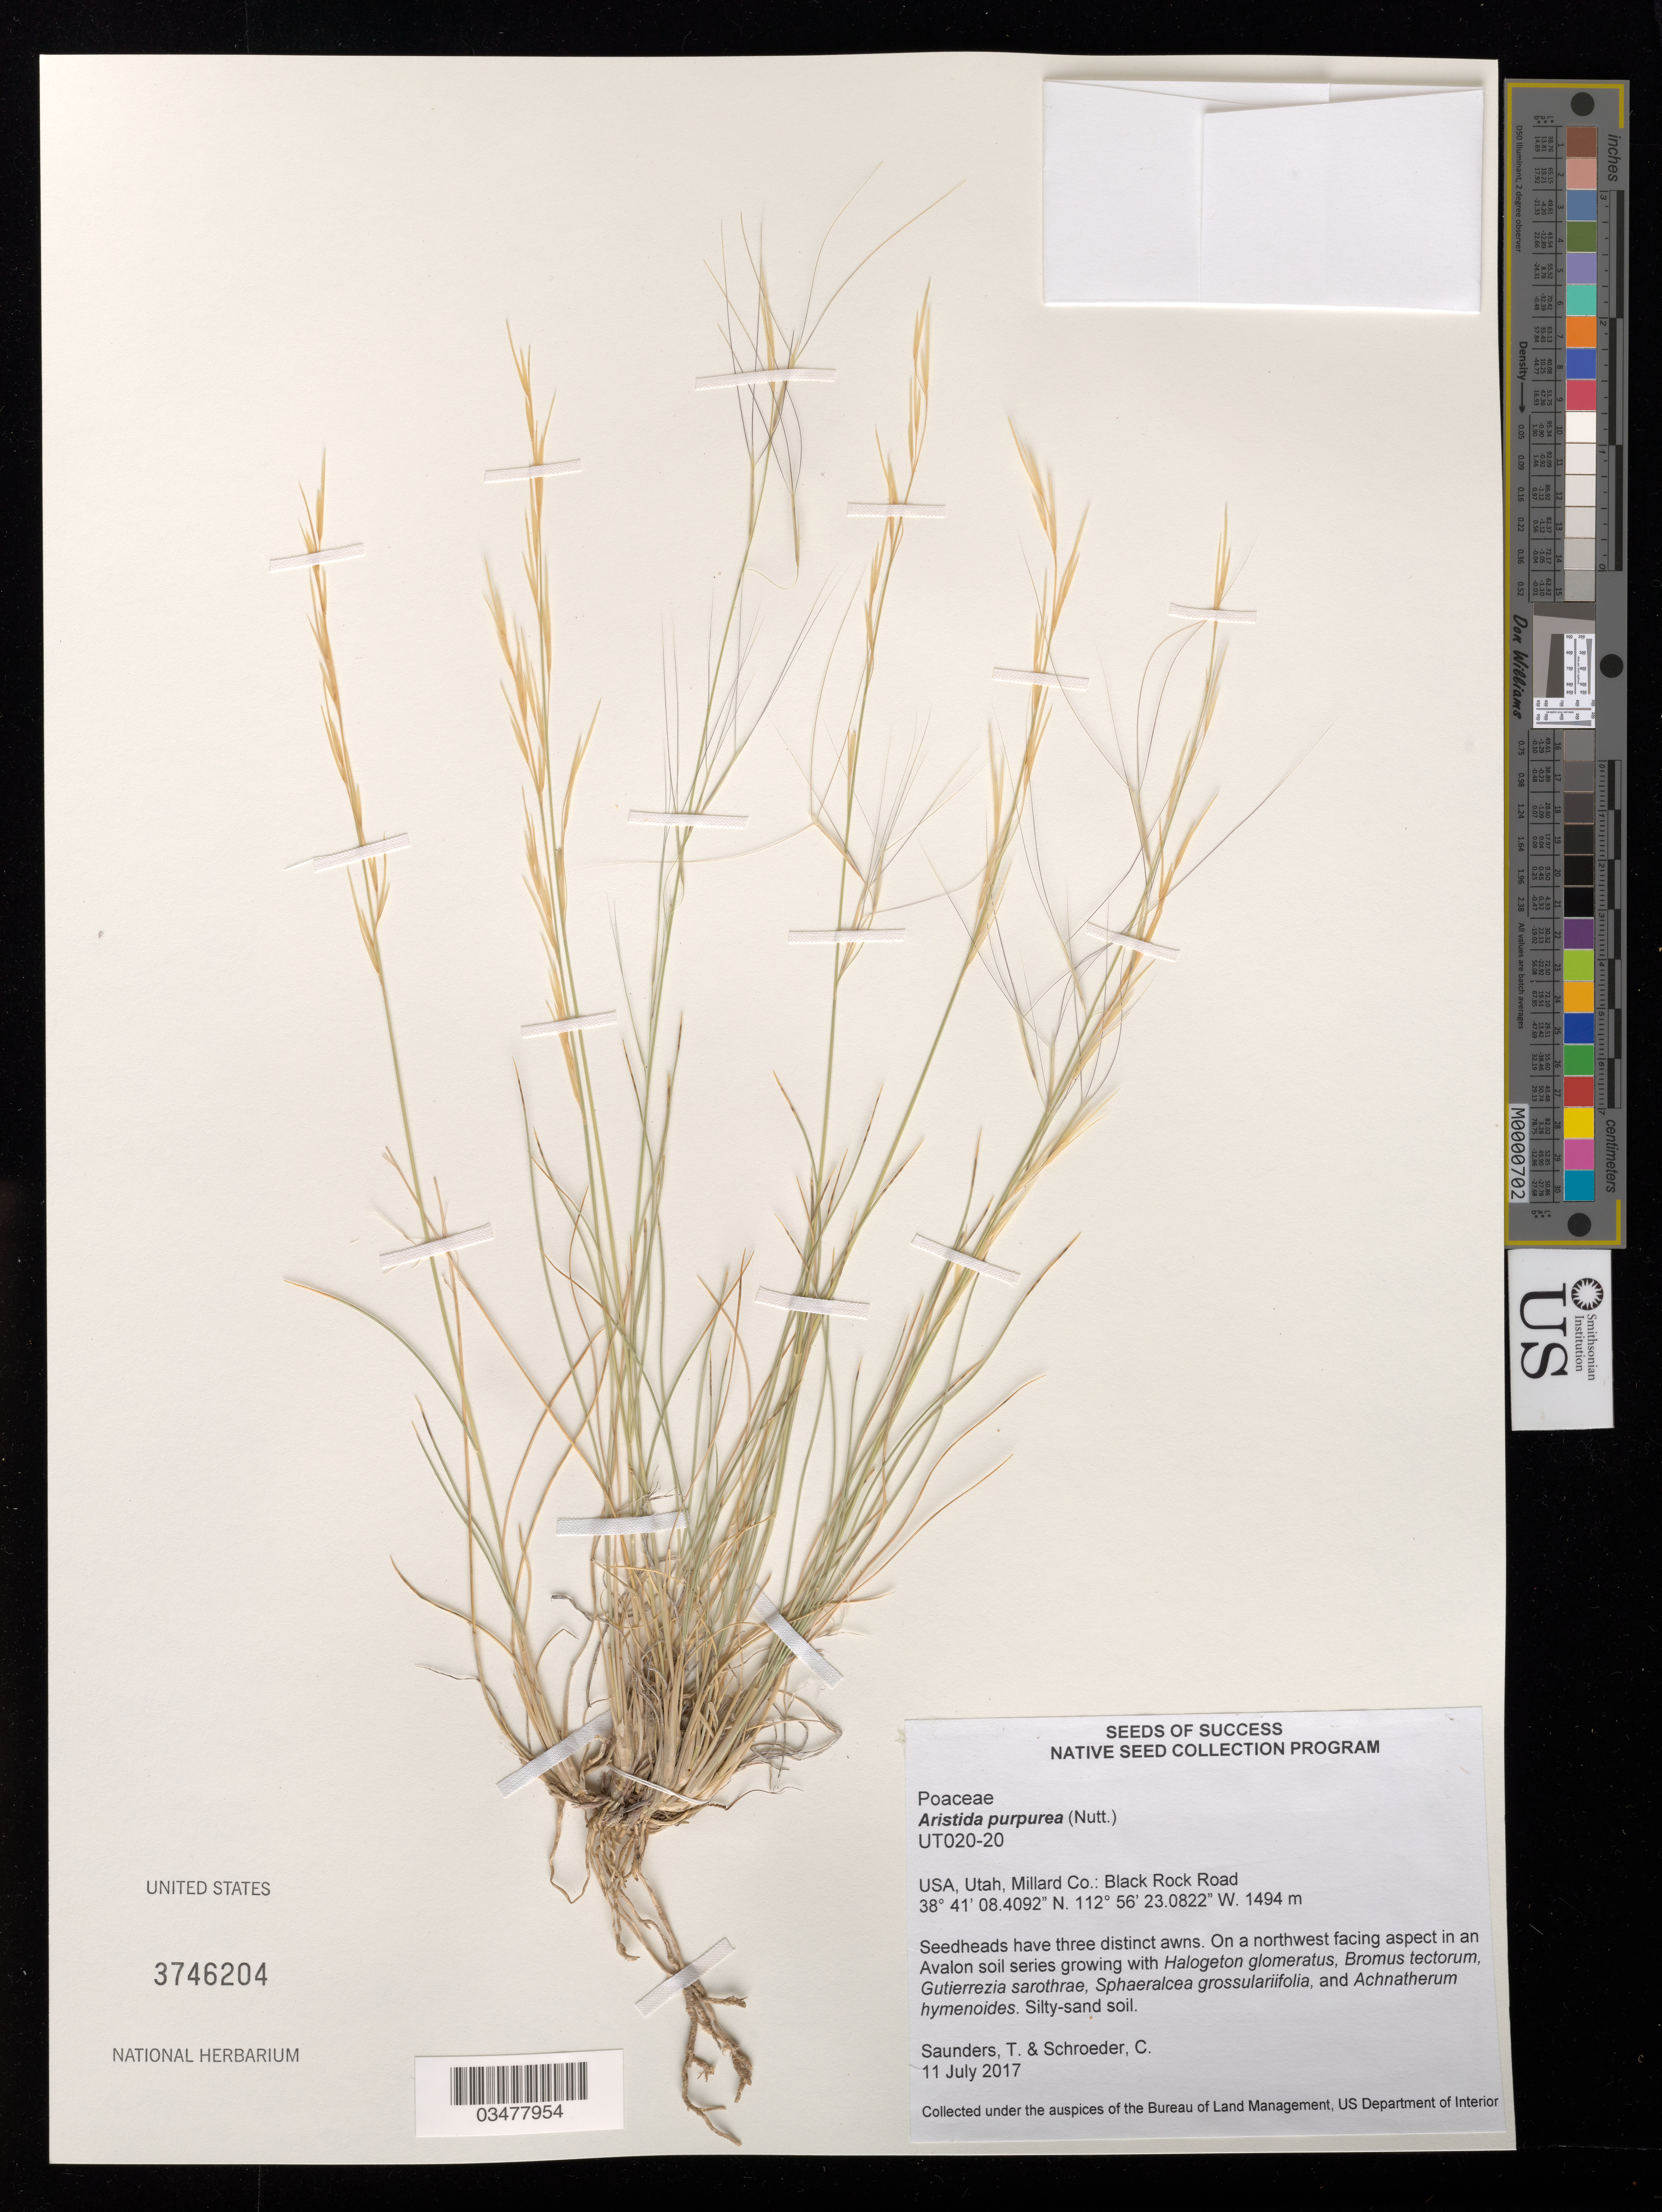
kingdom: Plantae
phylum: Tracheophyta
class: Liliopsida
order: Poales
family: Poaceae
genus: Aristida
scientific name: Aristida purpurea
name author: Nutt.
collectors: C. Schroeder & T. Saunders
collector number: UT020-20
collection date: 2017-07-11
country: United States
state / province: Utah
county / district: Millard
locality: BLM, Black Rock Road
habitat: Desert shrub and grassland.Silty-sand soil. With Halogeton glomeratus, Bromus tectorum, Gutierrezia sarothrae, etc.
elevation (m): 1494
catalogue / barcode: US 3746204